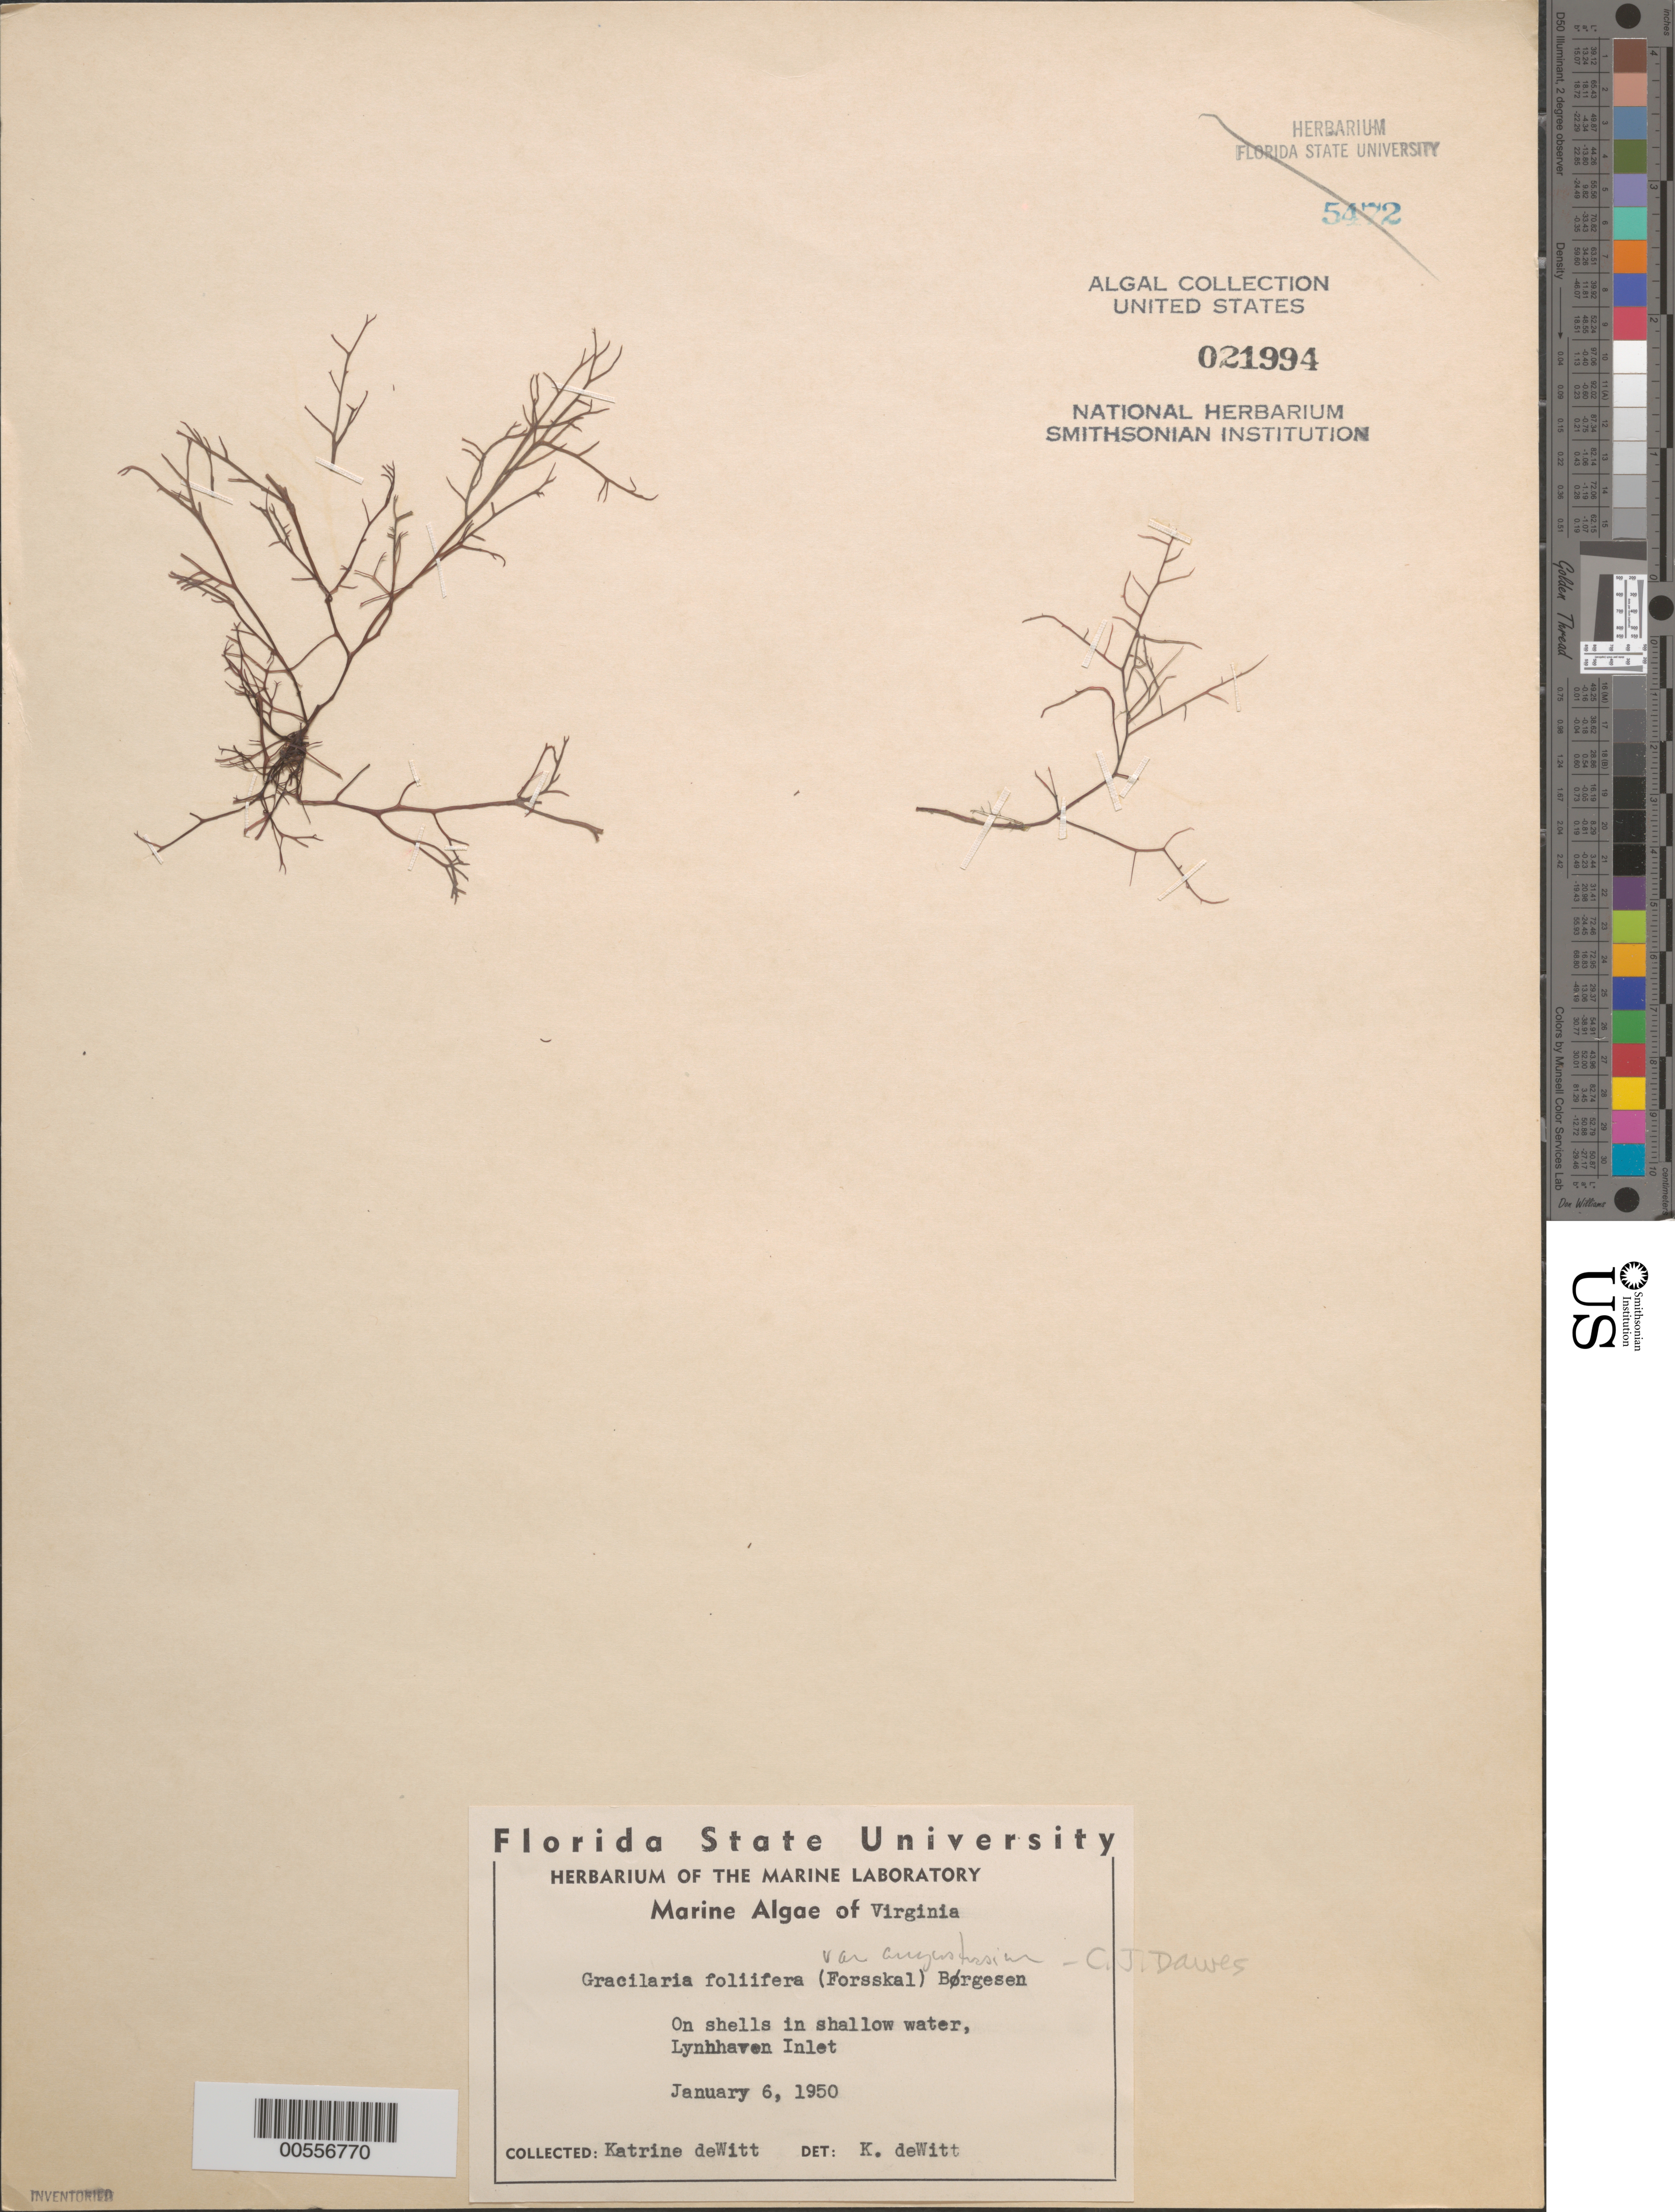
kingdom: Plantae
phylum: Rhodophyta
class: Florideophyceae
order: Gracilariales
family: Gracilariaceae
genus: Gracilaria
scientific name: Gracilaria foliifera var. angustissima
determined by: Dawes, C. J.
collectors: K. deWitt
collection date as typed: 06 Jan 1950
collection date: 1950-01-06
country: United States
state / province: Virginia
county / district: City of Virginia Beach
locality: Lynnhaven Inlet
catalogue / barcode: US 21994